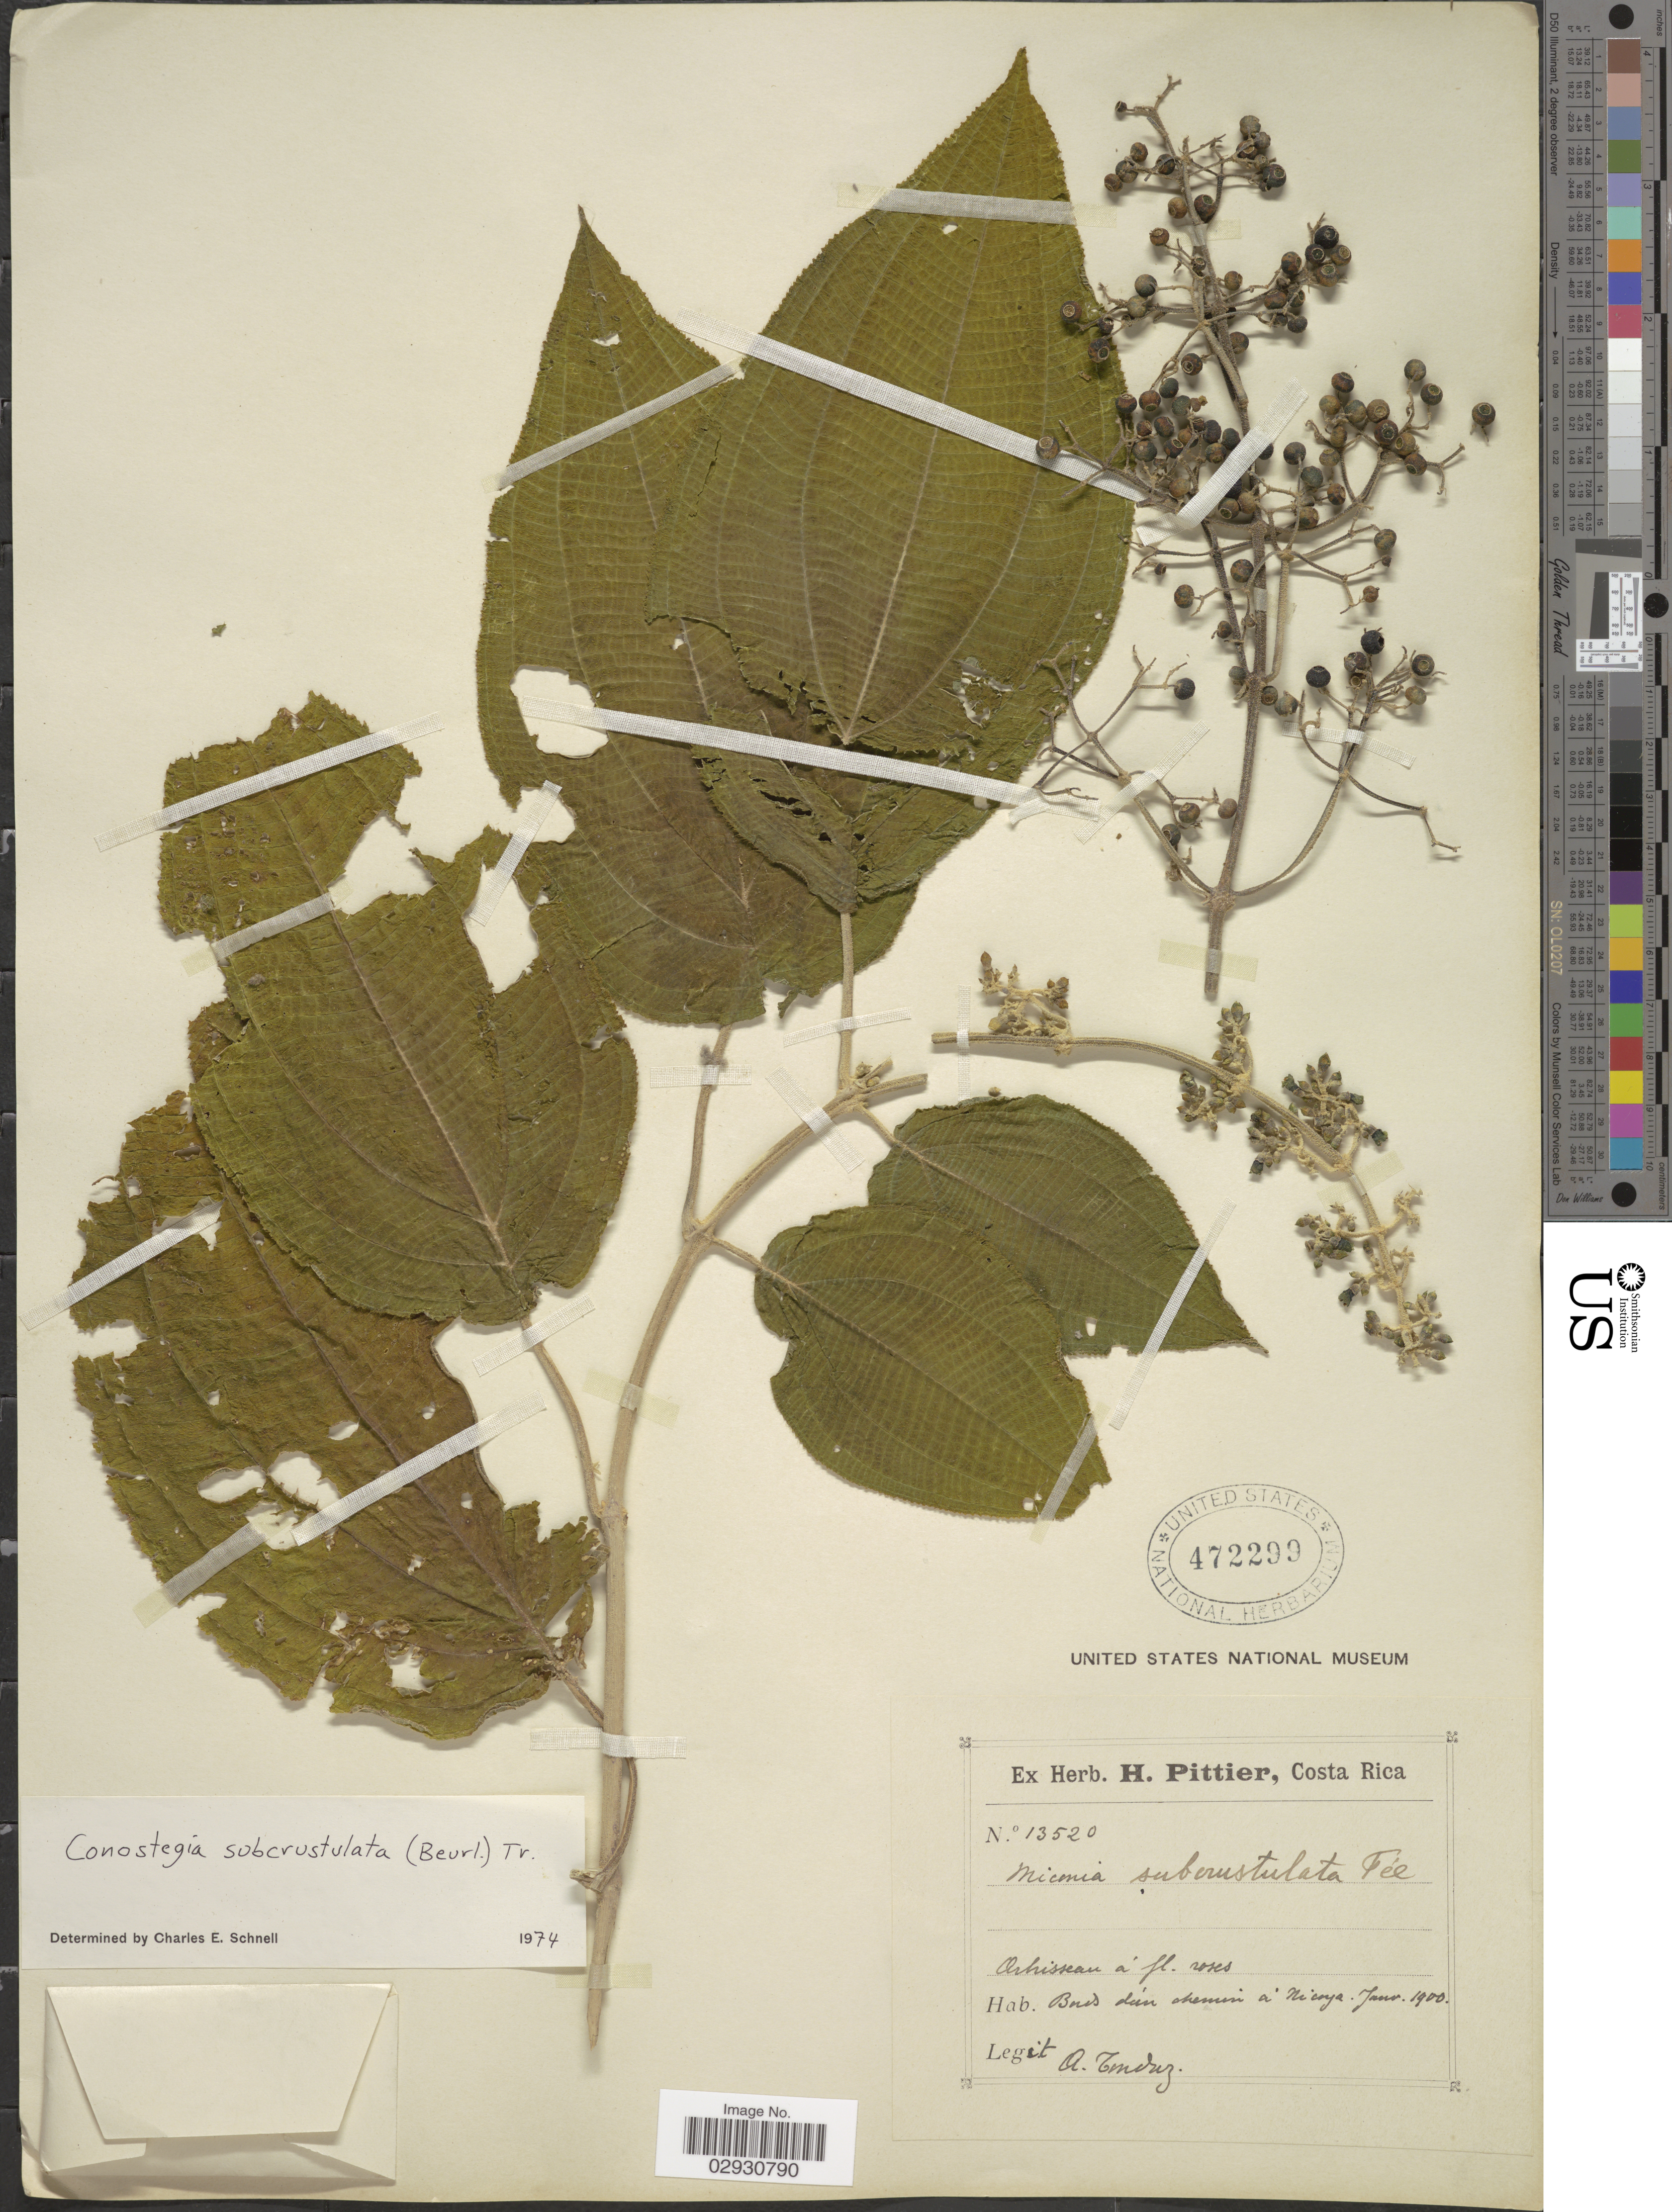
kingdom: Plantae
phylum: Tracheophyta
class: Magnoliopsida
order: Myrtales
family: Melastomataceae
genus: Conostegia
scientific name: Conostegia subcrustulata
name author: (Beurl.) Triana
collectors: A. Tonduz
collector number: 13520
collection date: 1900-01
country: Costa Rica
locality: Bus dún chemin a Nicoya.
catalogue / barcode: US 472299